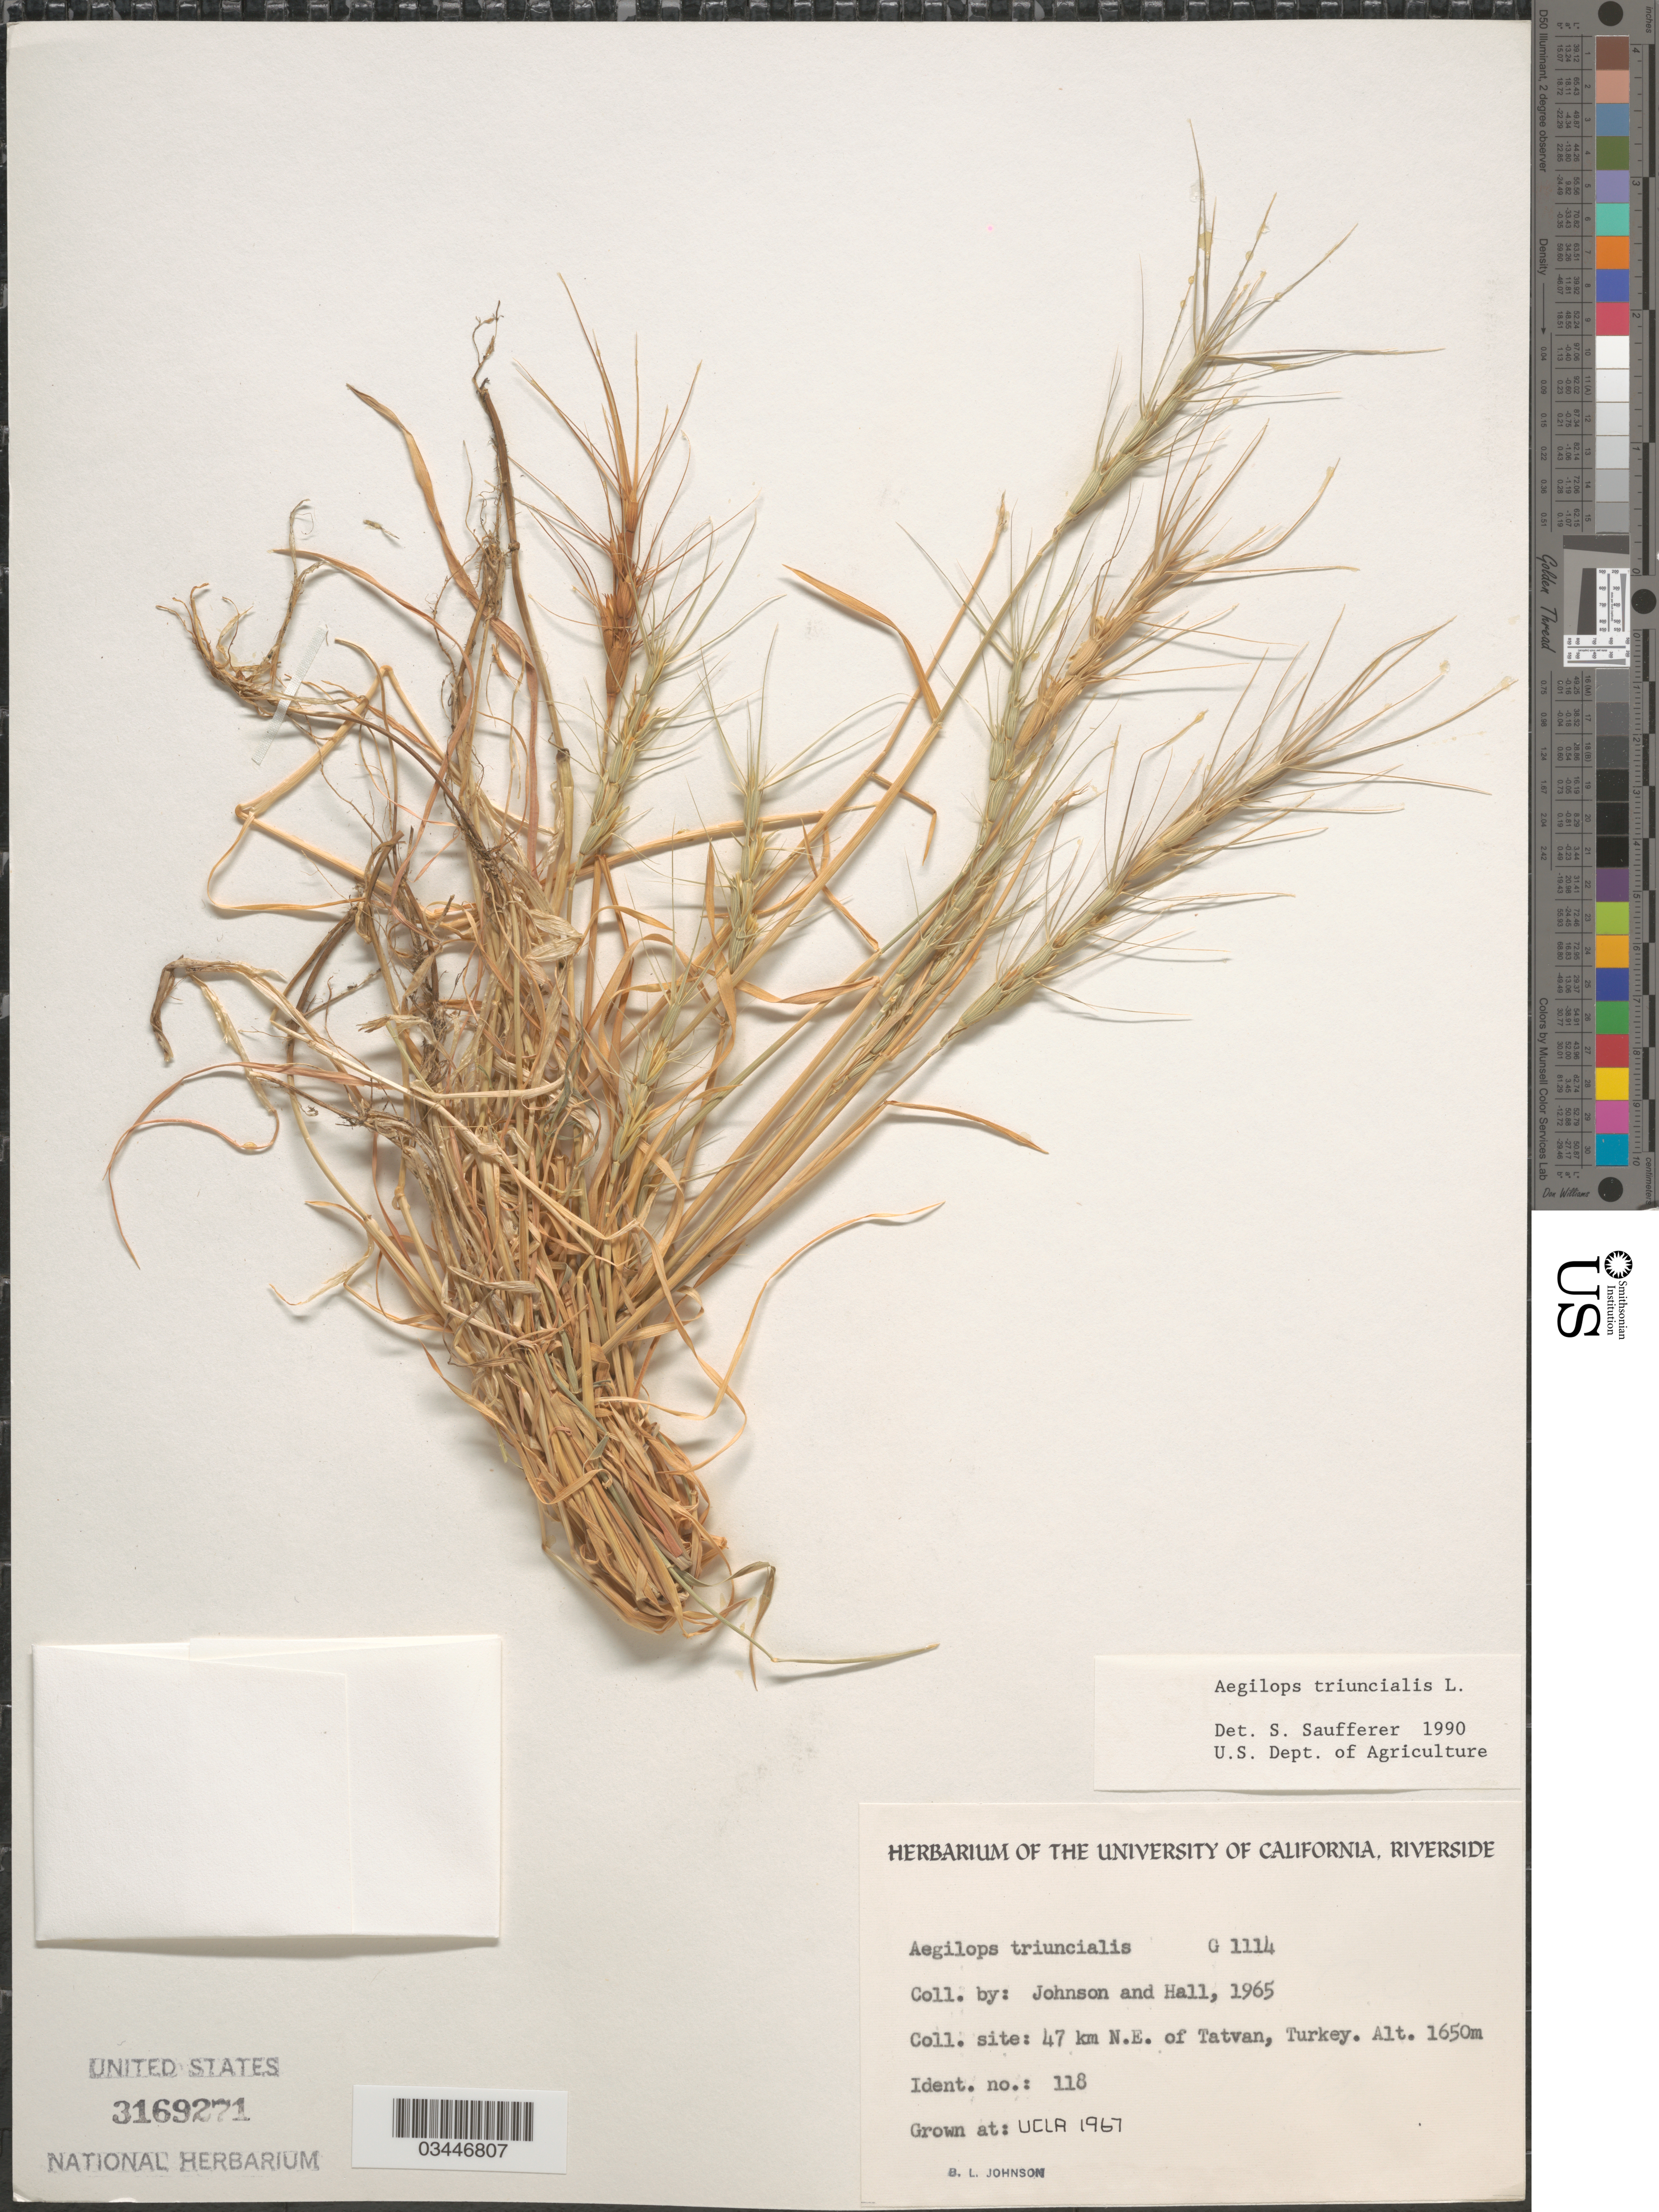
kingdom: Plantae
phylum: Tracheophyta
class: Liliopsida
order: Poales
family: Poaceae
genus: Aegilops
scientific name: Aegilops triuncialis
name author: L.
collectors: B. Johnson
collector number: G1114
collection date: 1967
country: United States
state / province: California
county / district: Los Angeles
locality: UCLA.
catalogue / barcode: US 3169271